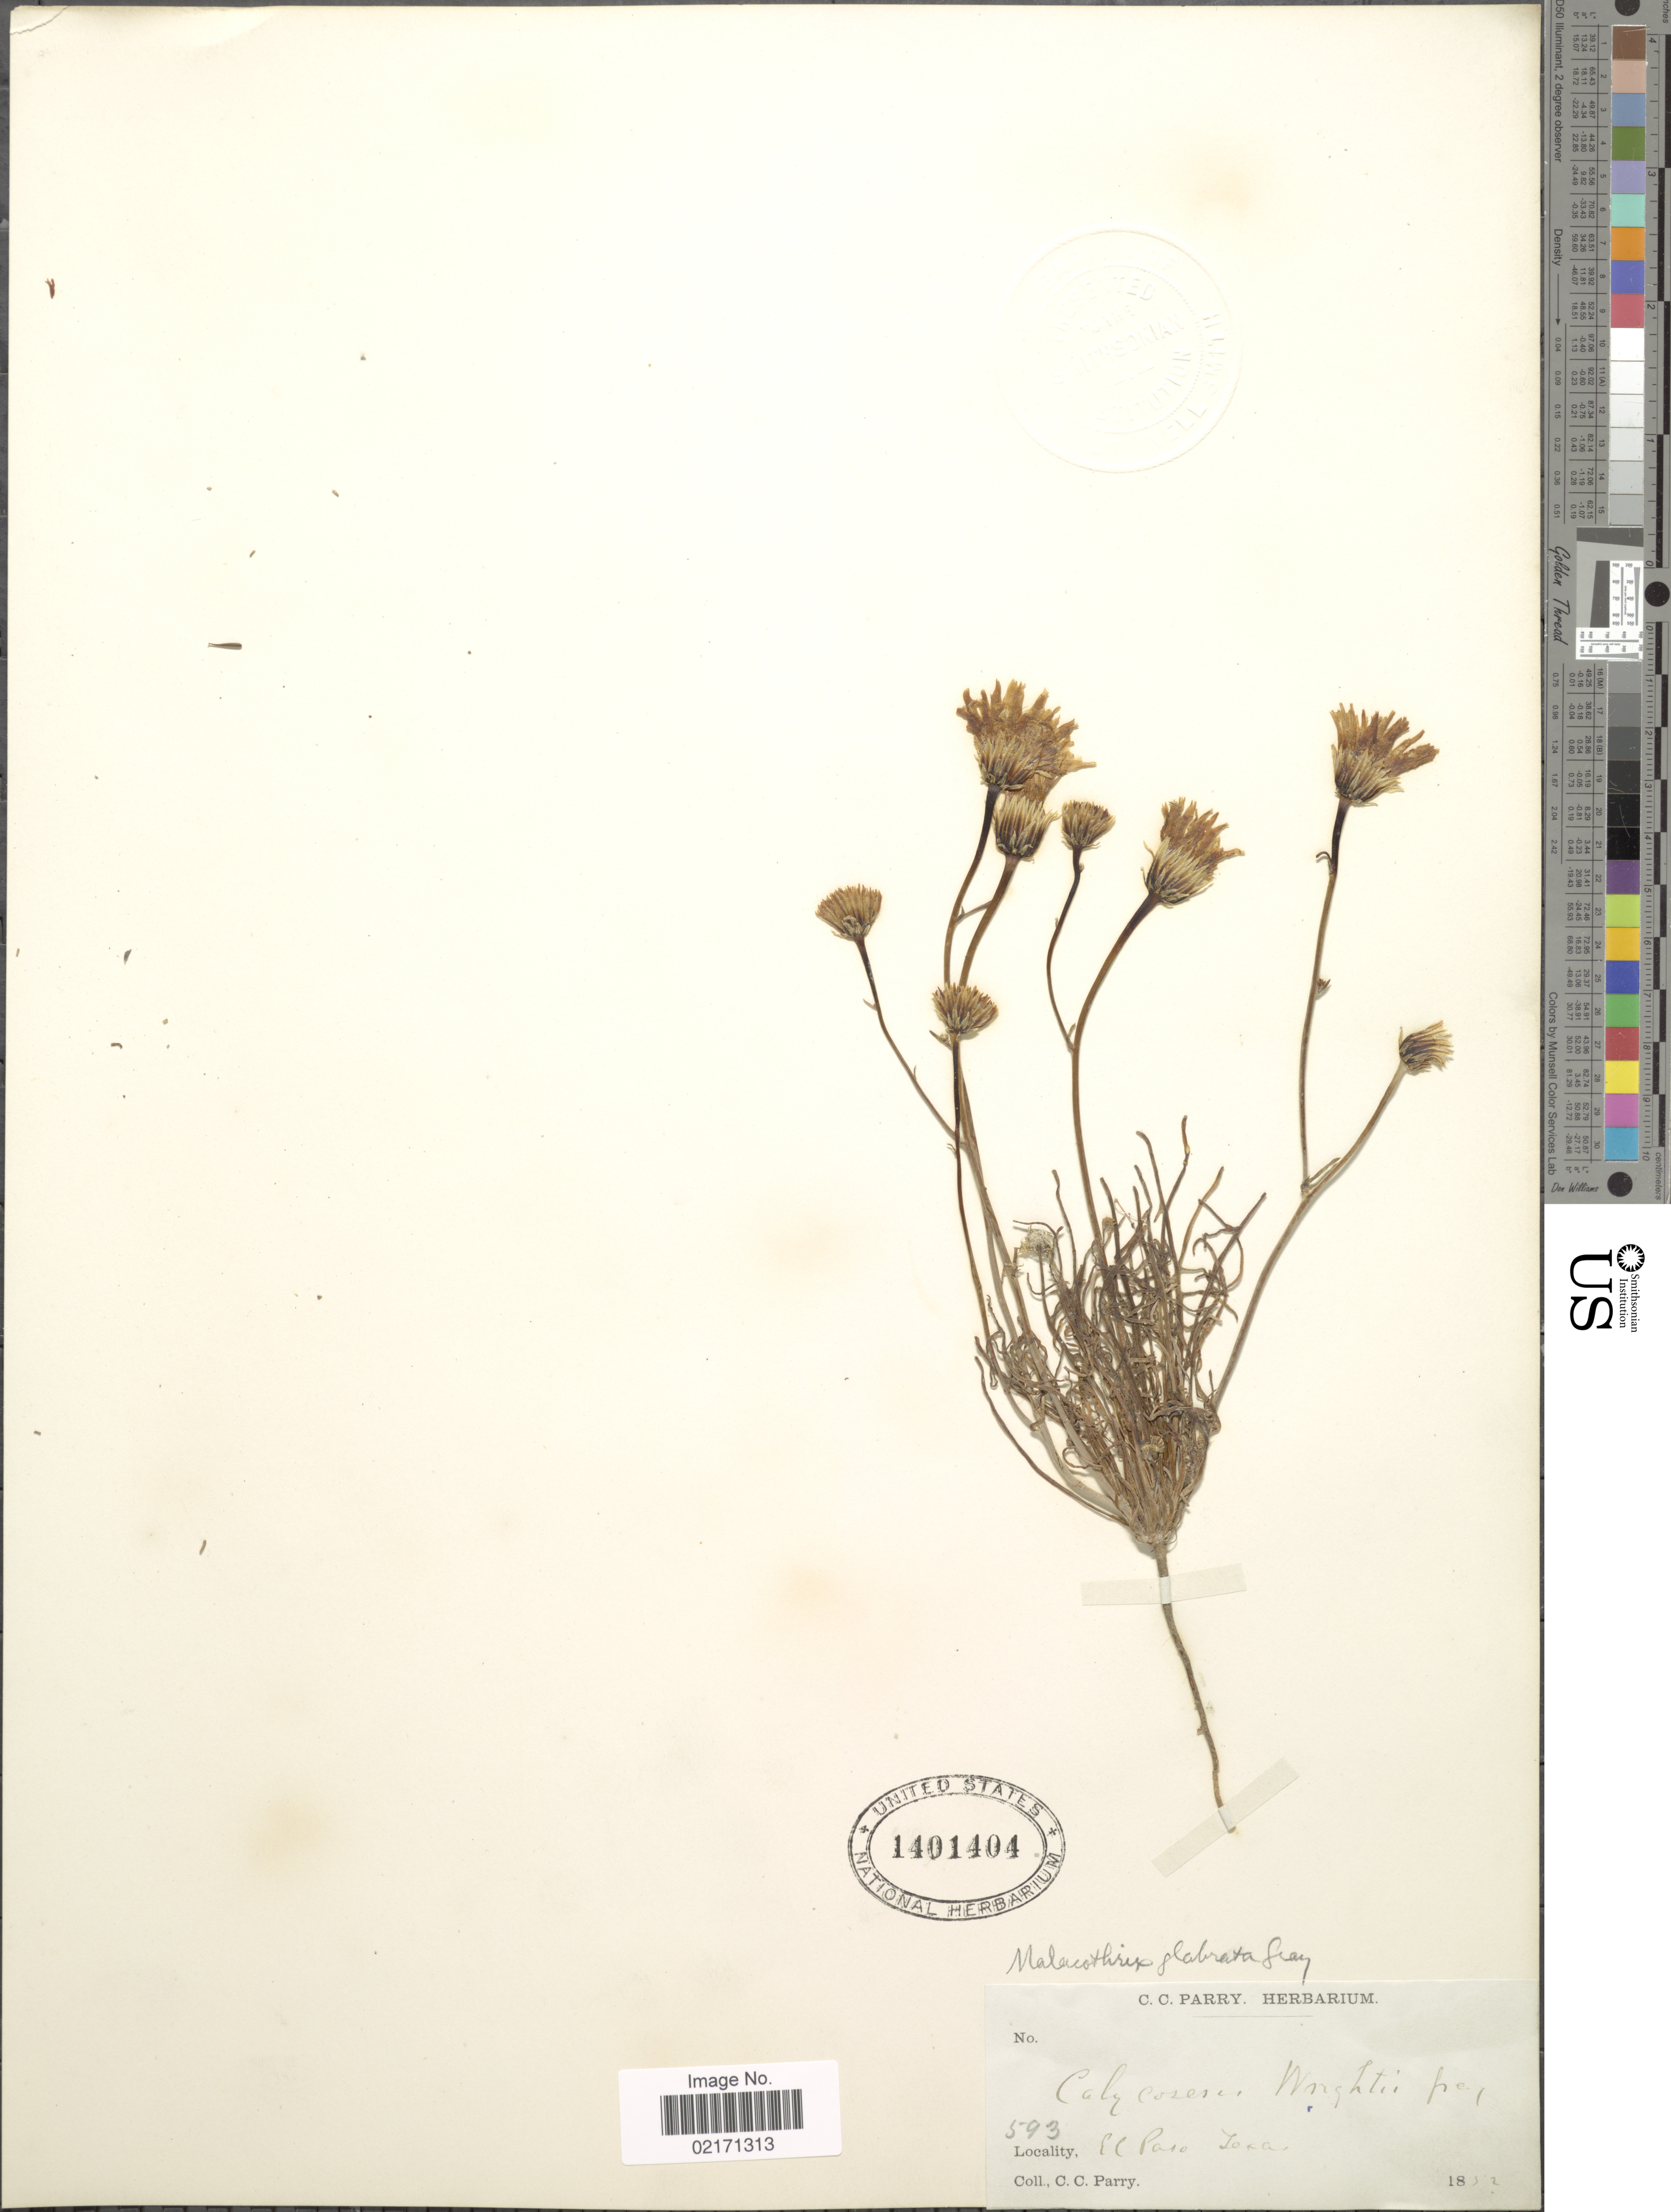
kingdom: Plantae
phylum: Tracheophyta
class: Magnoliopsida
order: Asterales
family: Asteraceae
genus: Calycoseris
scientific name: Calycoseris wrightii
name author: A. Gray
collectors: C. C. Parry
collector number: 593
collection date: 1853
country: United States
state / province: Texas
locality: El Paso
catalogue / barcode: US 1401404